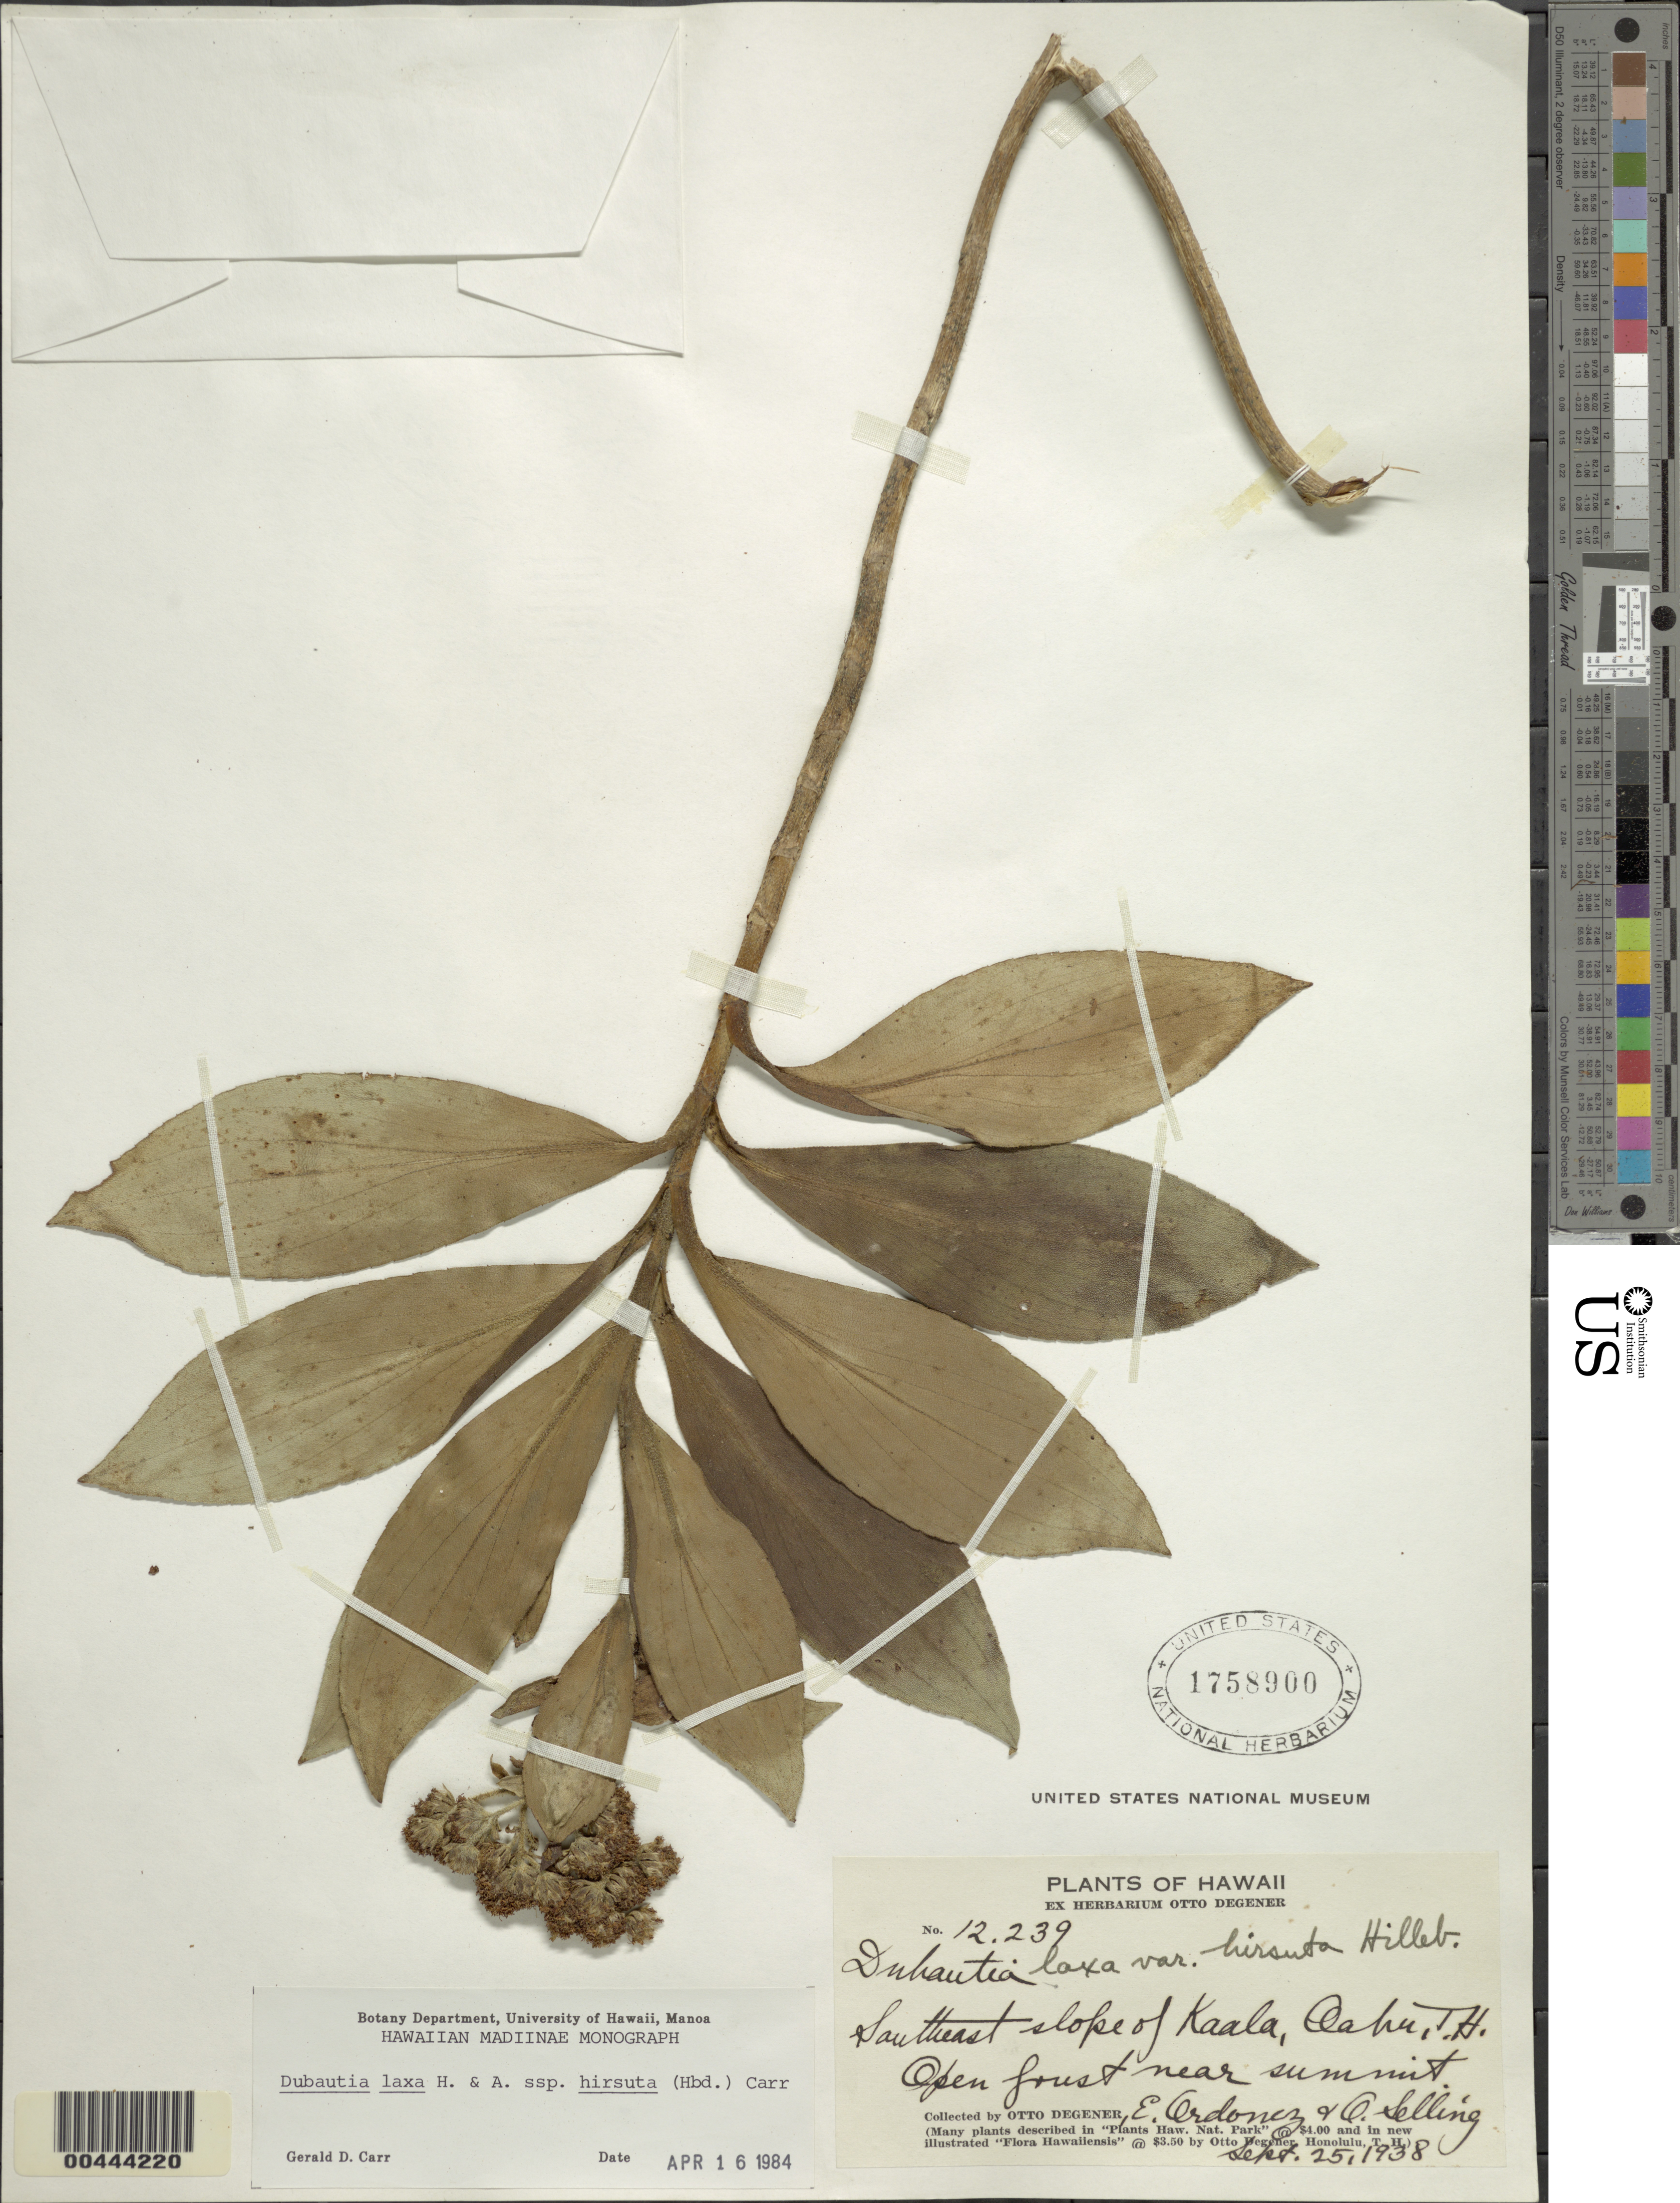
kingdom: Plantae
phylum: Tracheophyta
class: Magnoliopsida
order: Asterales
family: Asteraceae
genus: Dubautia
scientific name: Dubautia laxa subsp. hirsuta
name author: (Hillebr.) G.D. Carr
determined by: Carr, G. D.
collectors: O. Degener, E. Ordonez & O. Selling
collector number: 12239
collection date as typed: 25 Sep 1938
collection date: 1938-09-25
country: United States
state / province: Hawaii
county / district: Honolulu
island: Oahu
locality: SE slope of Kaala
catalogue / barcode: US 1758900